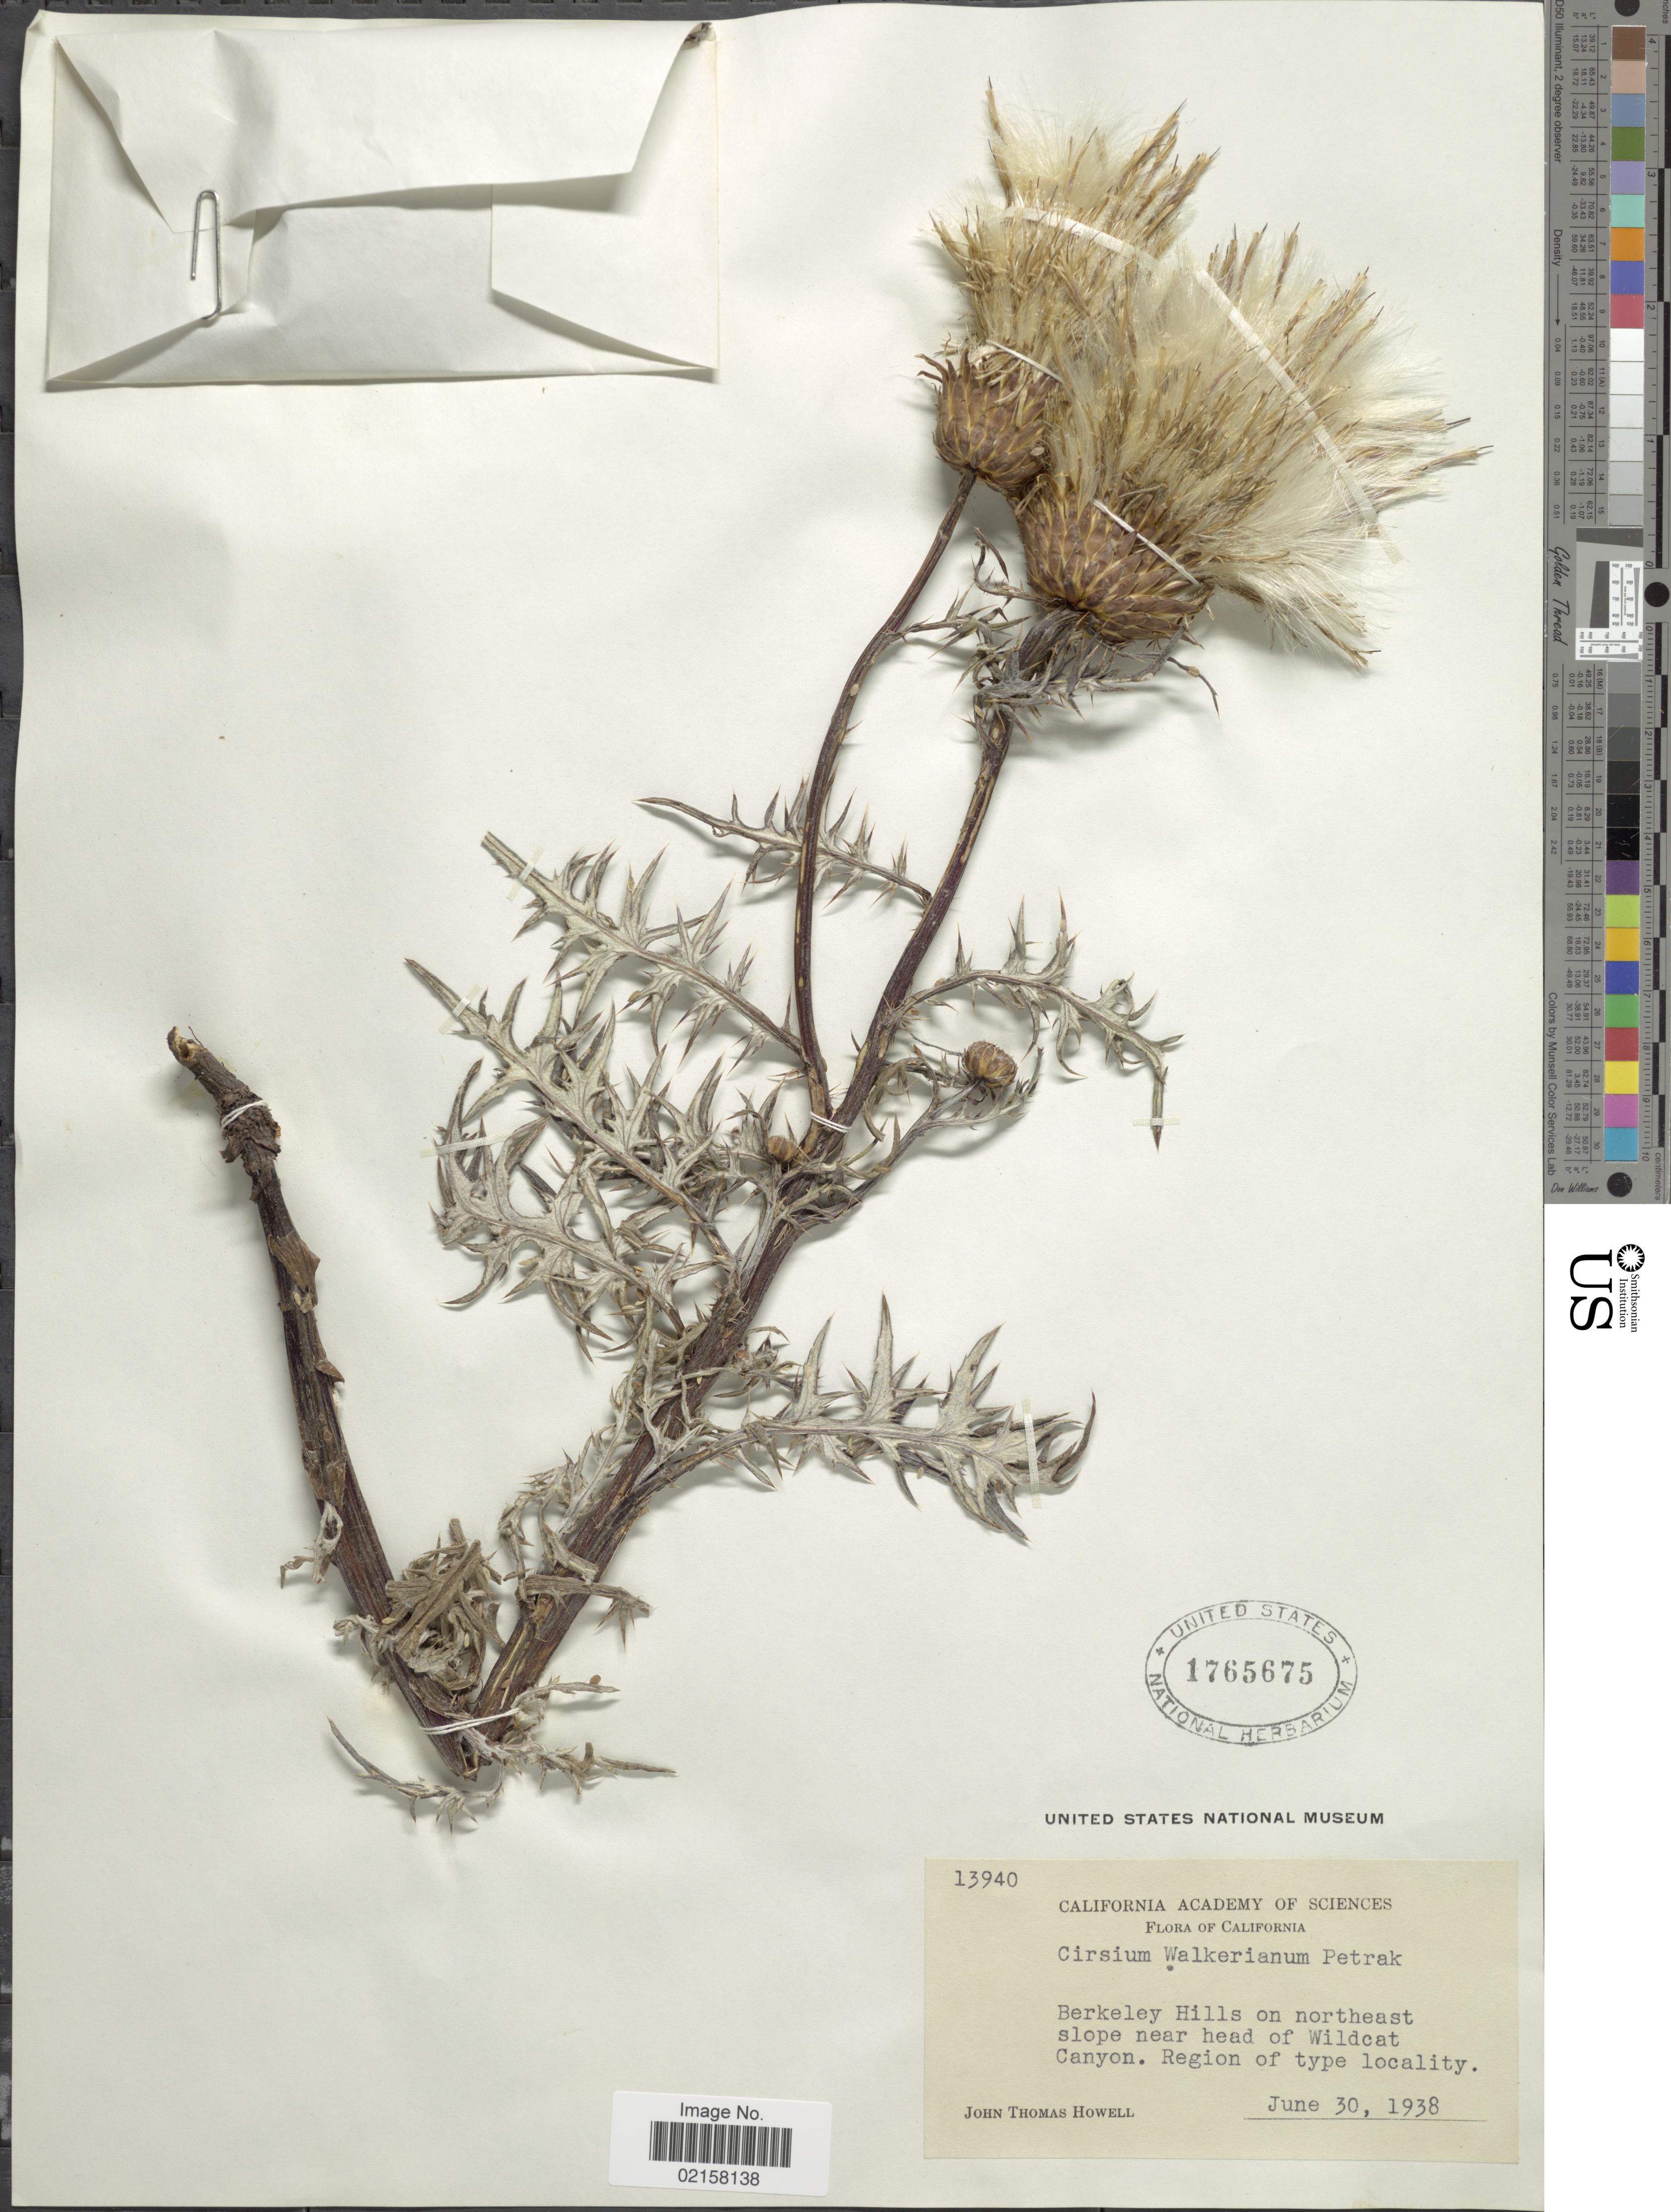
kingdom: Plantae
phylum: Tracheophyta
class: Magnoliopsida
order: Asterales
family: Asteraceae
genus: Cirsium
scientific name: Cirsium quercetorum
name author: (A. Gray) Jeps.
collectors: J. T. Howell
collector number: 13940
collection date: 1938-06-30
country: United States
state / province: California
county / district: Alameda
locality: Berkeley Hills on northeast slope near head of Wildcat Canyon, Region of type locality.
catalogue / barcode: US 1765675